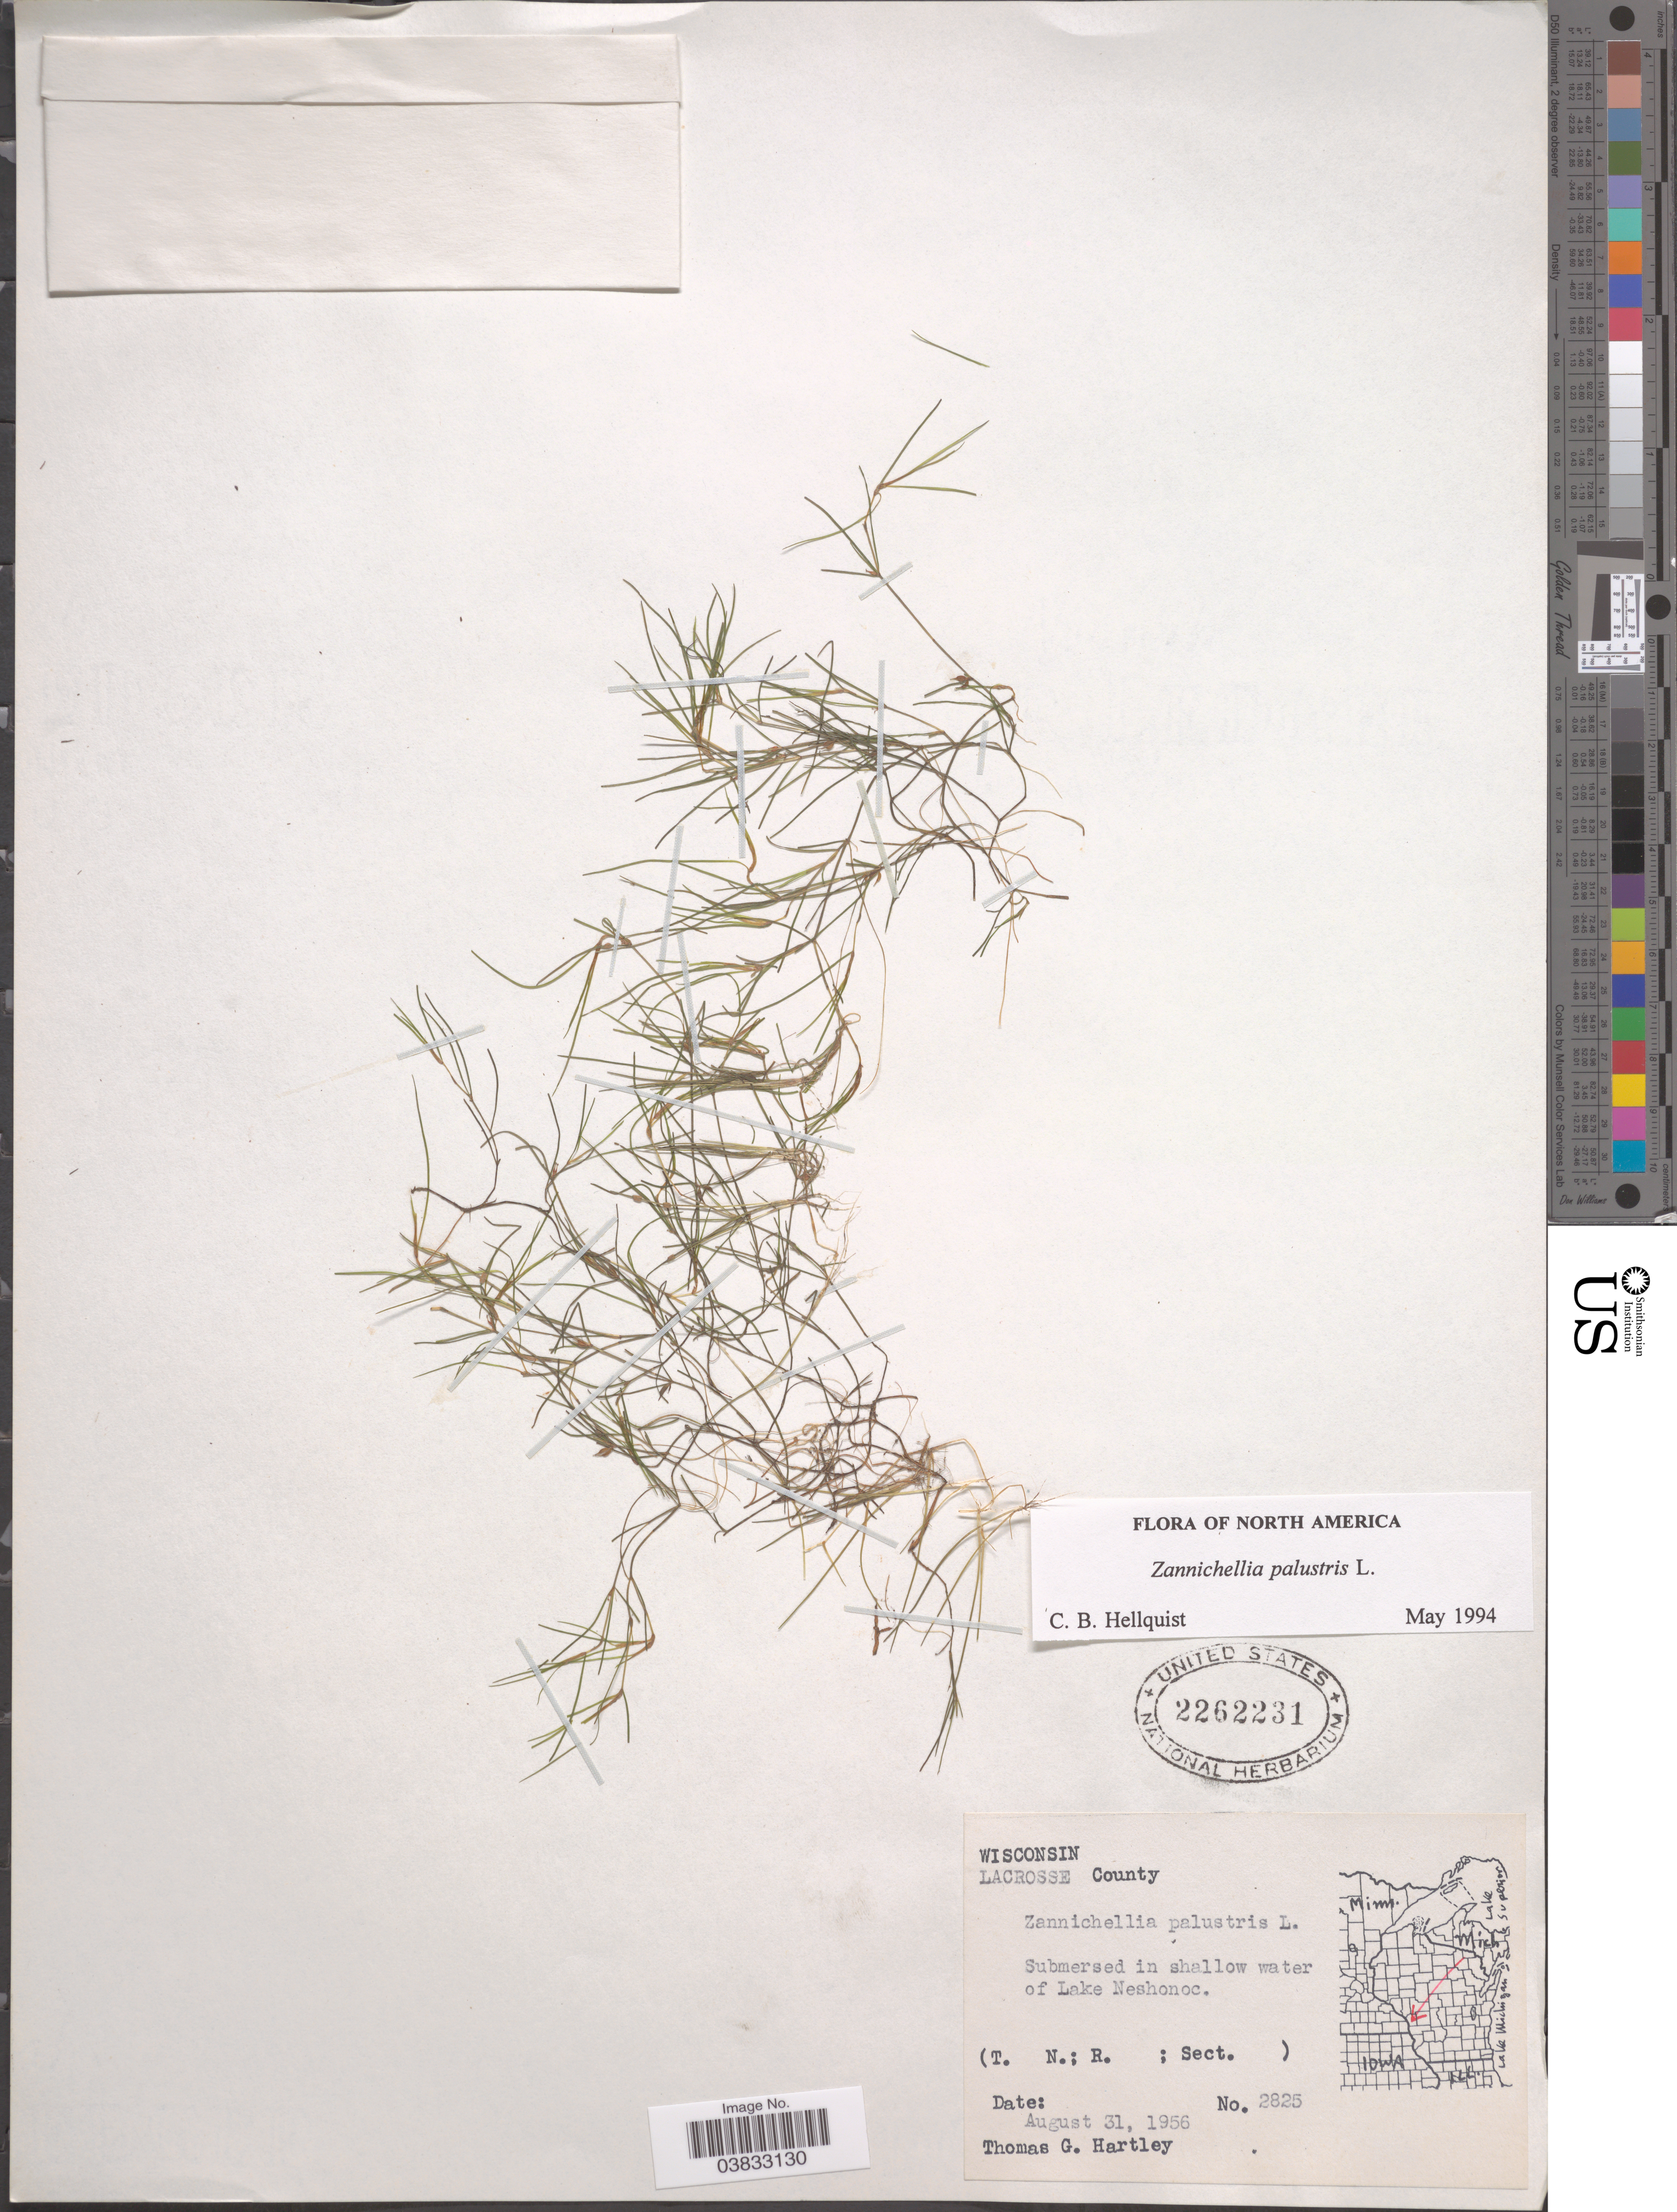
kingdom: Plantae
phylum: Tracheophyta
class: Liliopsida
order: Alismatales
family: Potamogetonaceae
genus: Zannichellia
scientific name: Zannichellia palustris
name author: L.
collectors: T. G. Hartley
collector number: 2825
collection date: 1956-08-31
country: United States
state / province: Wisconsin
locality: Lacrosse County. Submersed in shallow water of Lake Neshonoc.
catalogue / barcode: US 2262231